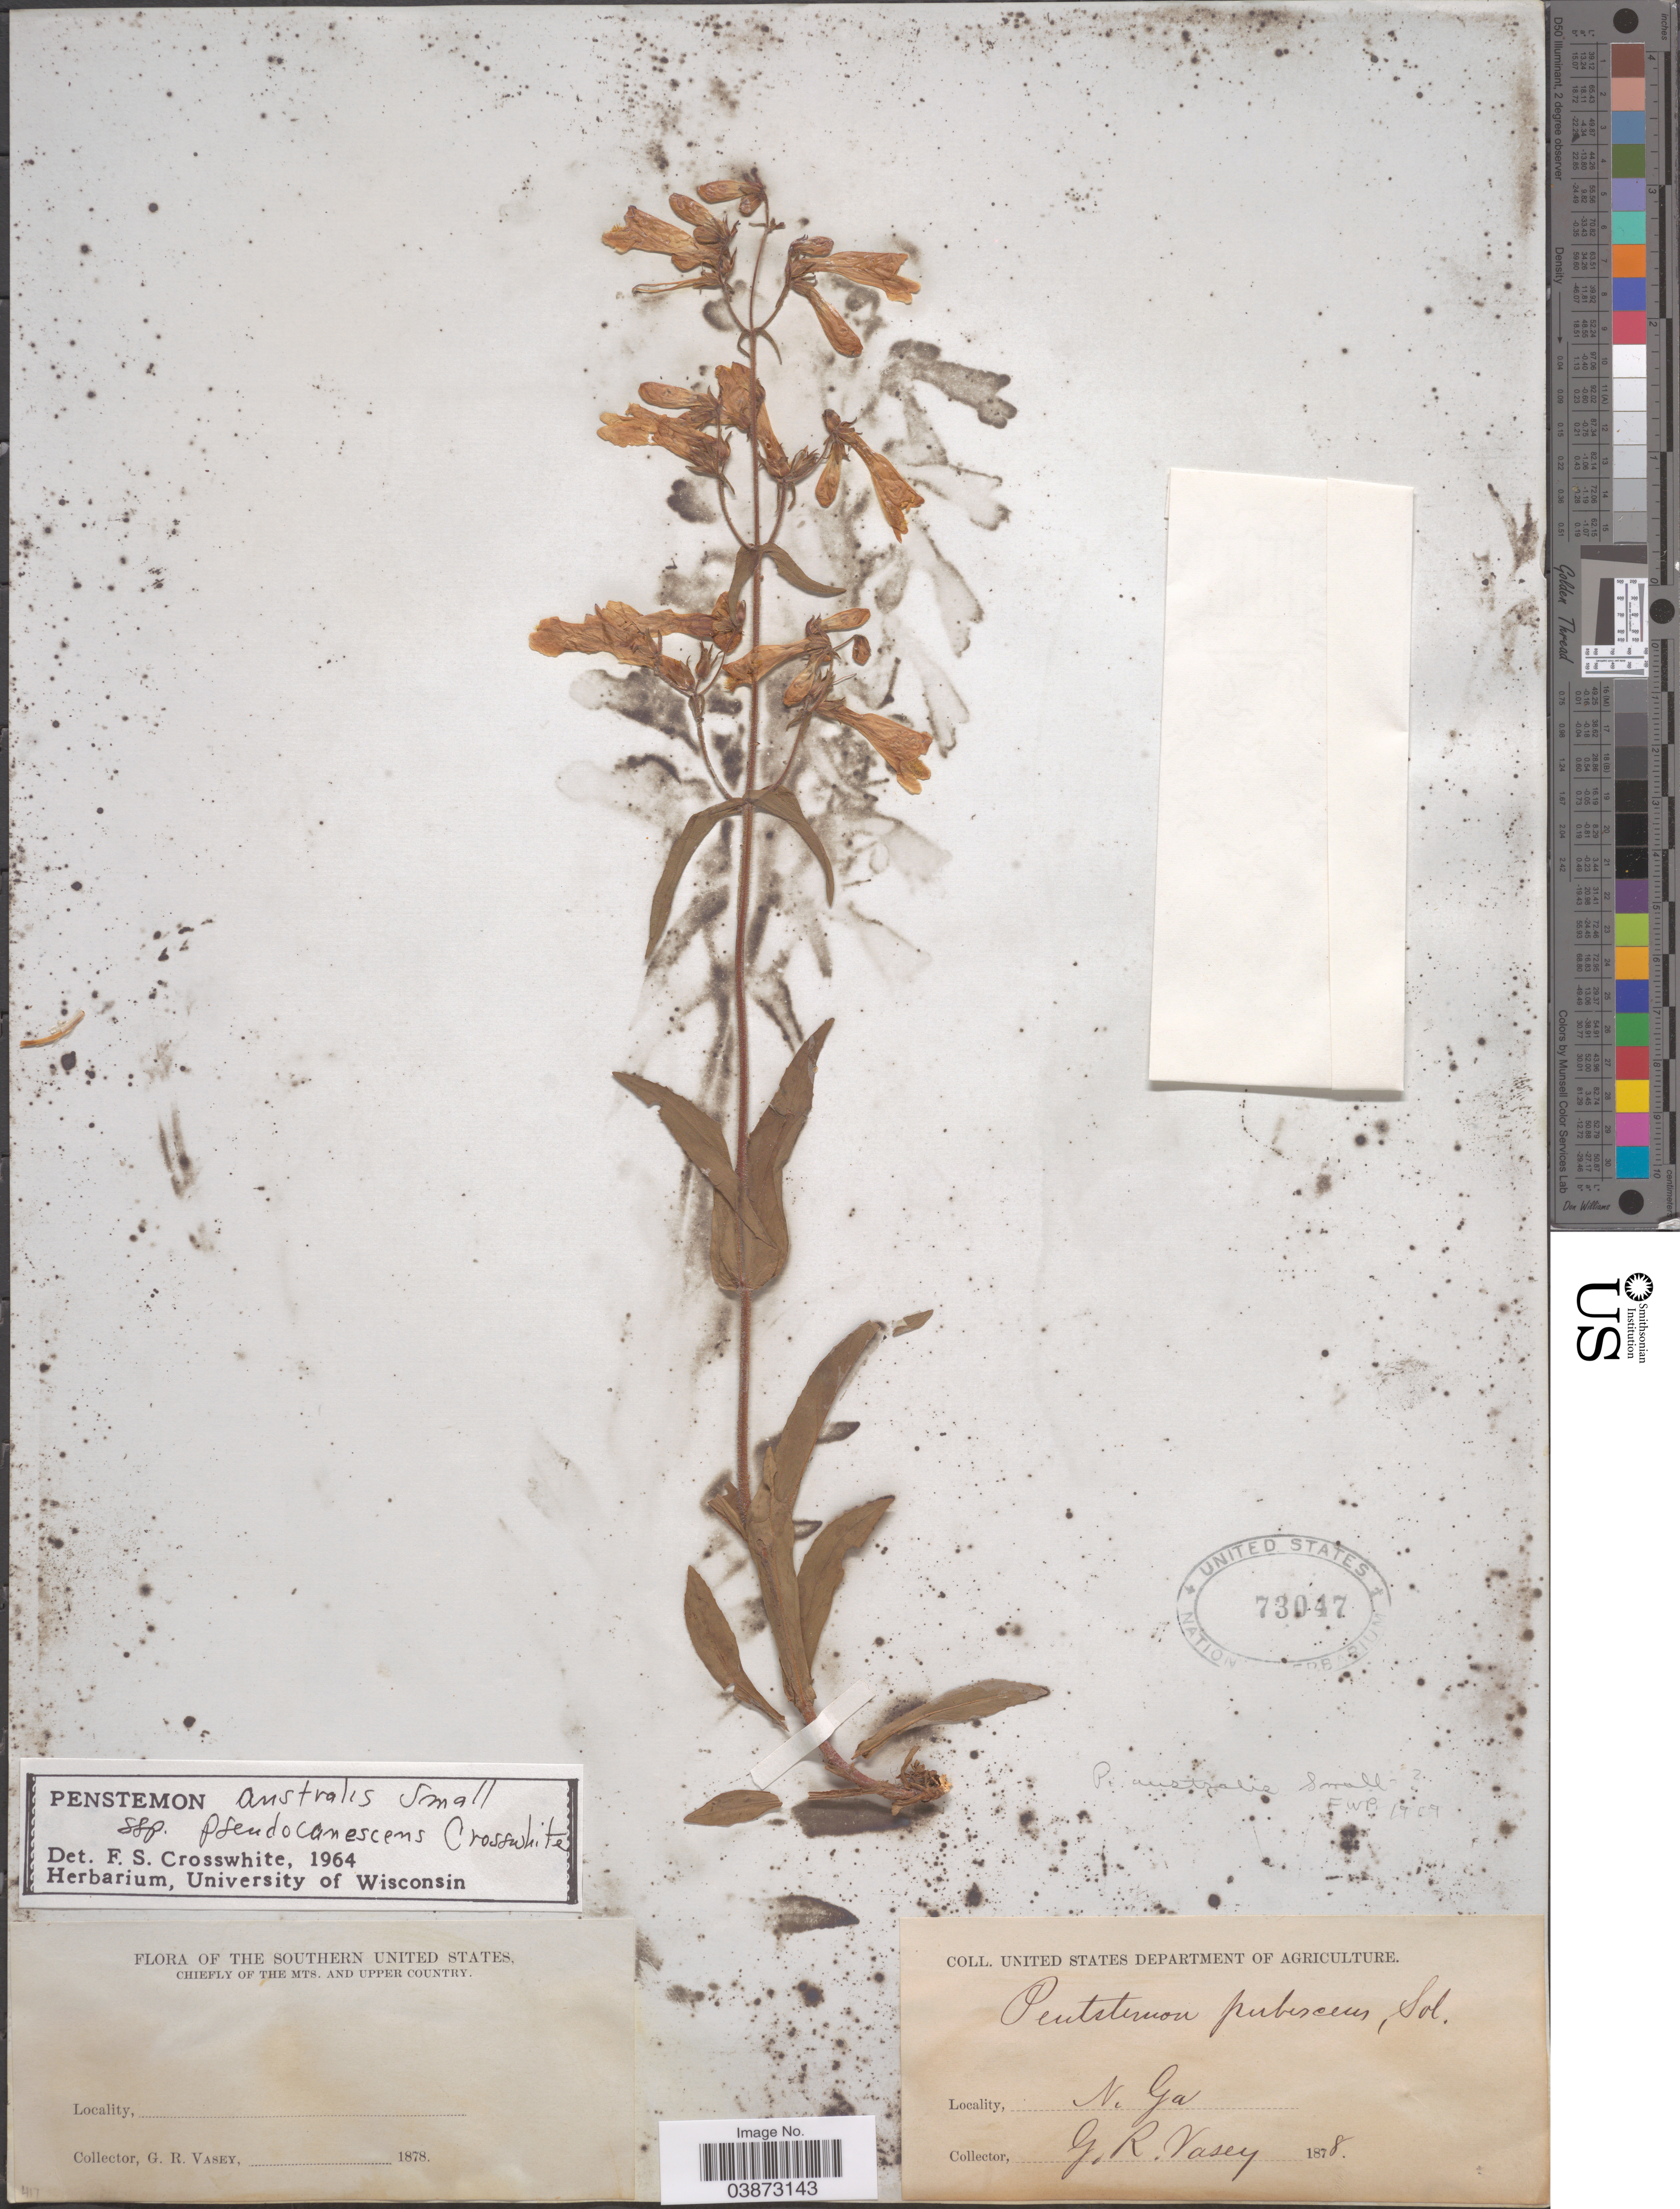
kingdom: Plantae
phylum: Tracheophyta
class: Magnoliopsida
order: Lamiales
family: Plantaginaceae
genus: Penstemon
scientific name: Penstemon australis subsp. pseudocanescens Crosswh. subsp. nov. ined.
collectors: G. R. Vasey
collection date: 1878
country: United States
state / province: Georgia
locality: The Southern United States. Chiefly on the Mts. and upper country. N. Ga.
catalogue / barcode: US 73047